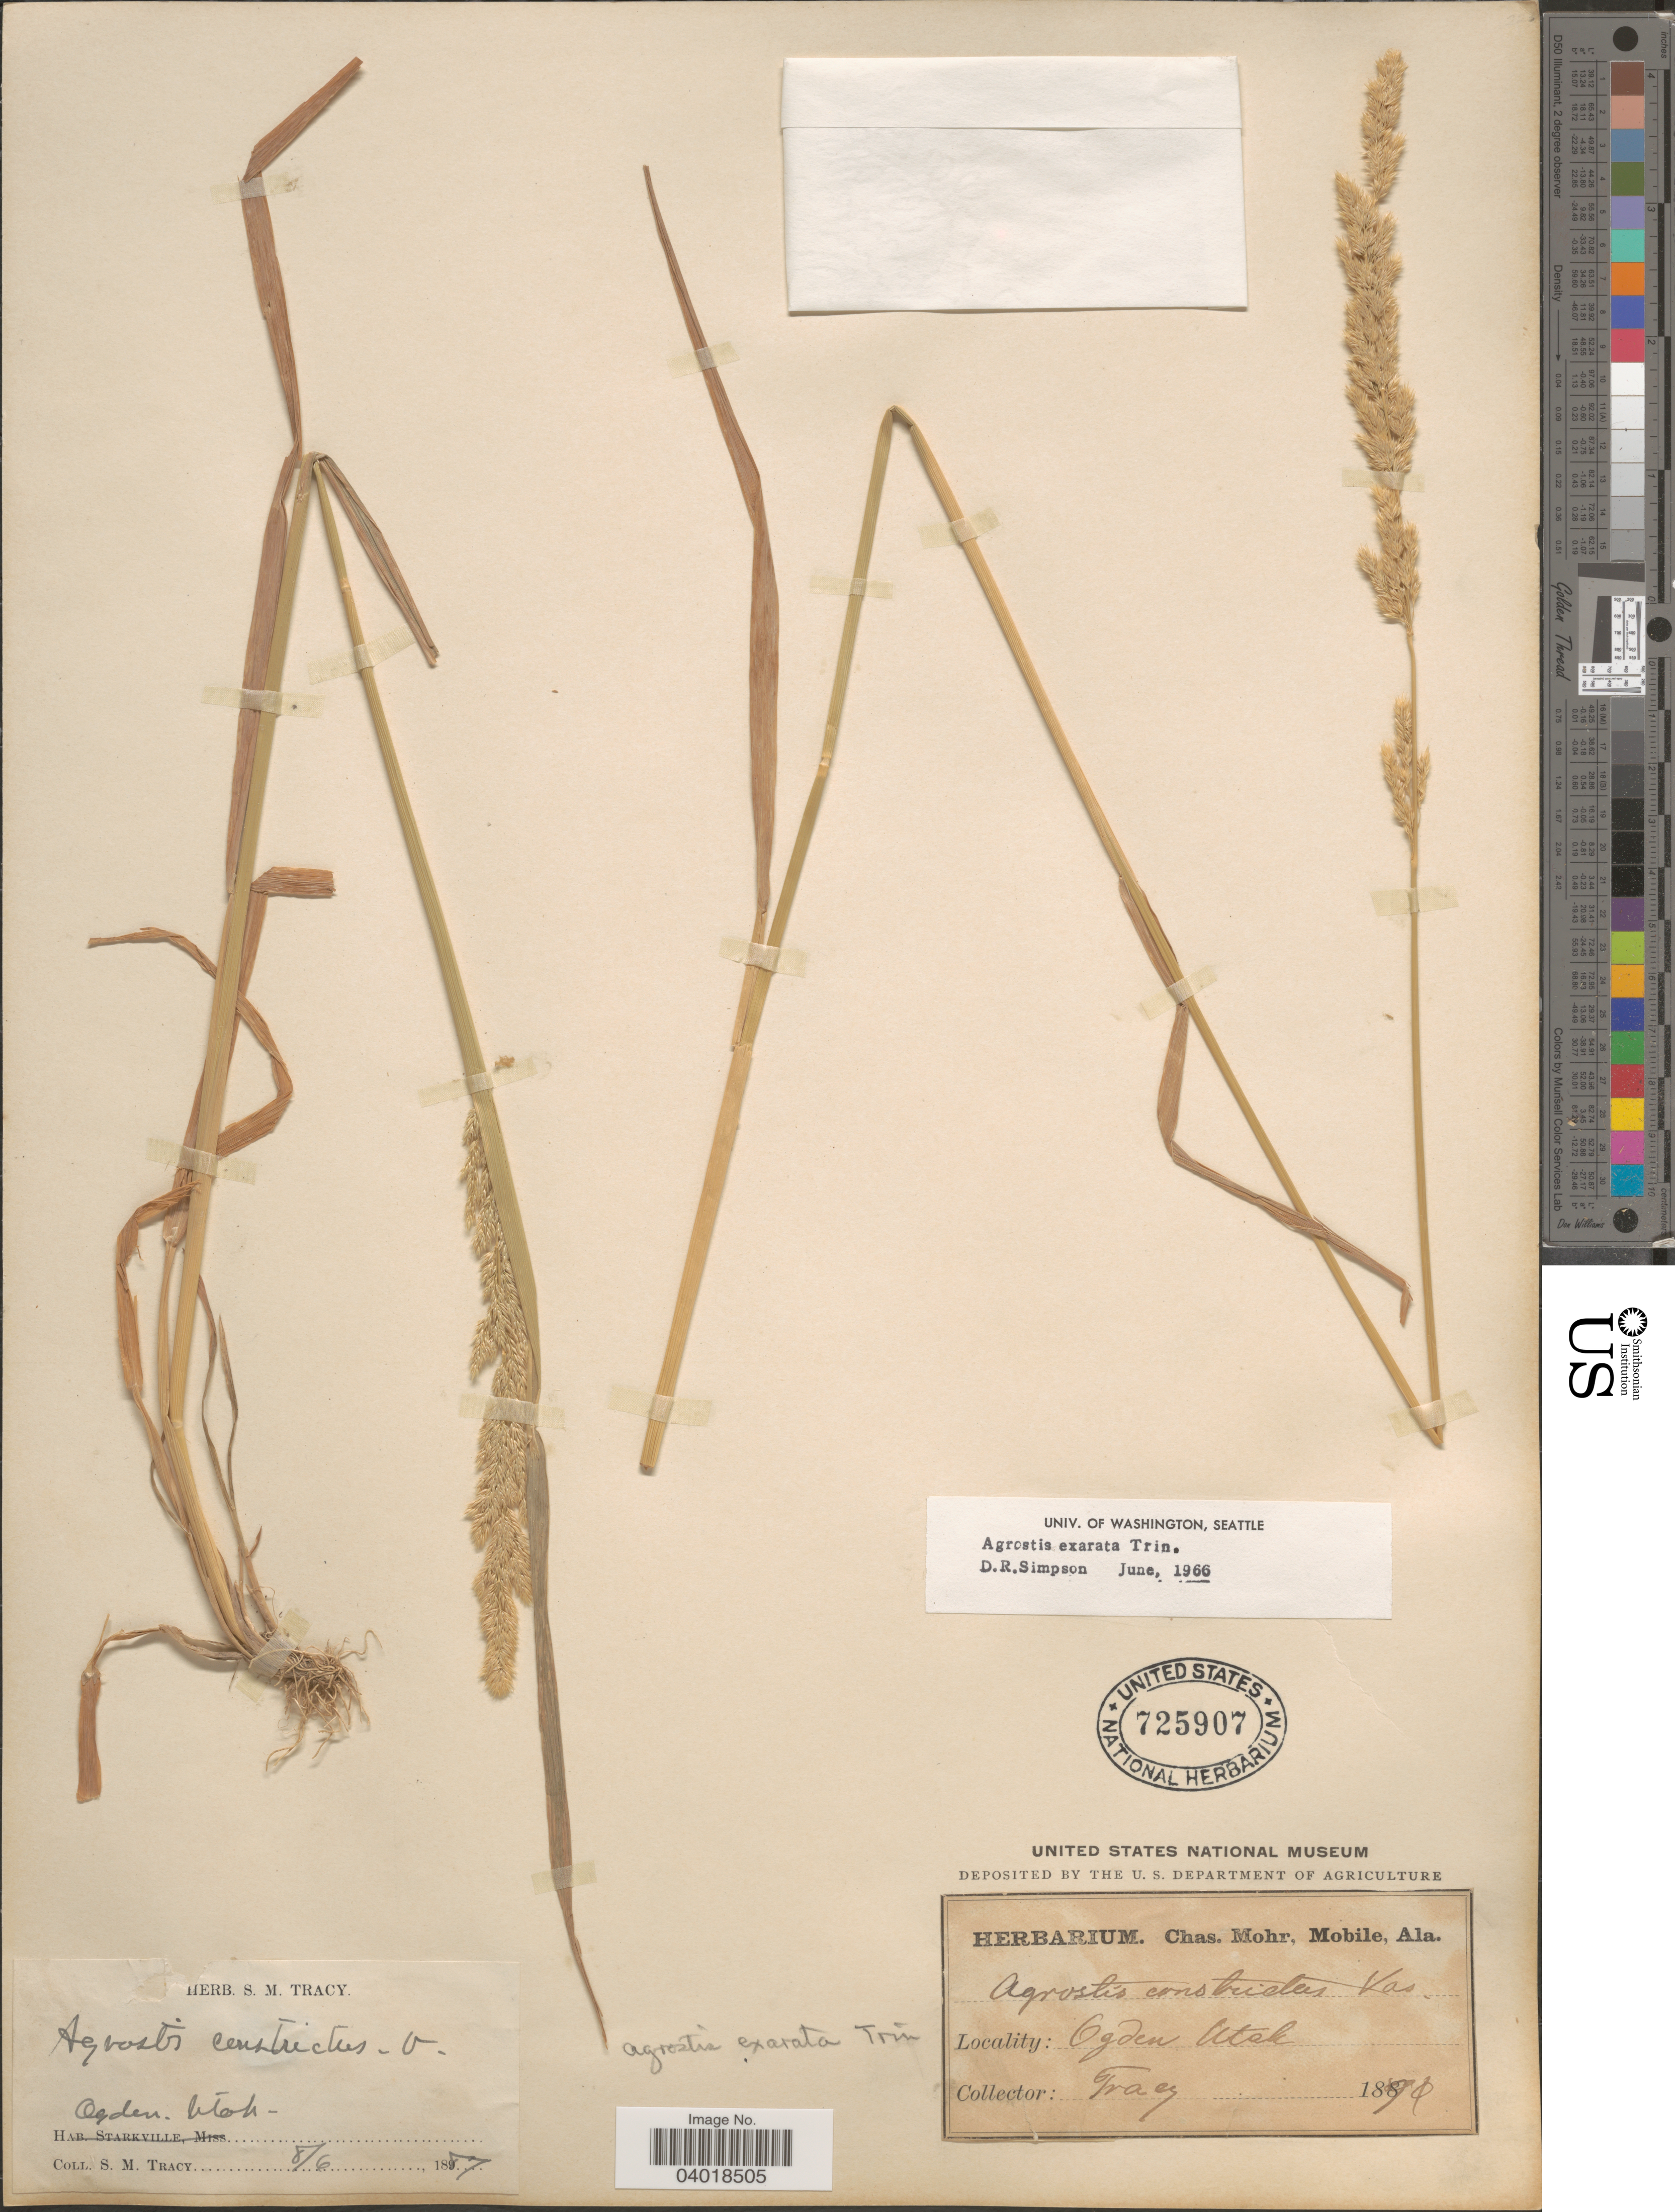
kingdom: Plantae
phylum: Tracheophyta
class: Liliopsida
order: Poales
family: Poaceae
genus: Agrostis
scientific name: Agrostis exarata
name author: Trin.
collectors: S. M. Tracy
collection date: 1887-08-06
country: United States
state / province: Utah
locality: Ogden.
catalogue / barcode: US 725907